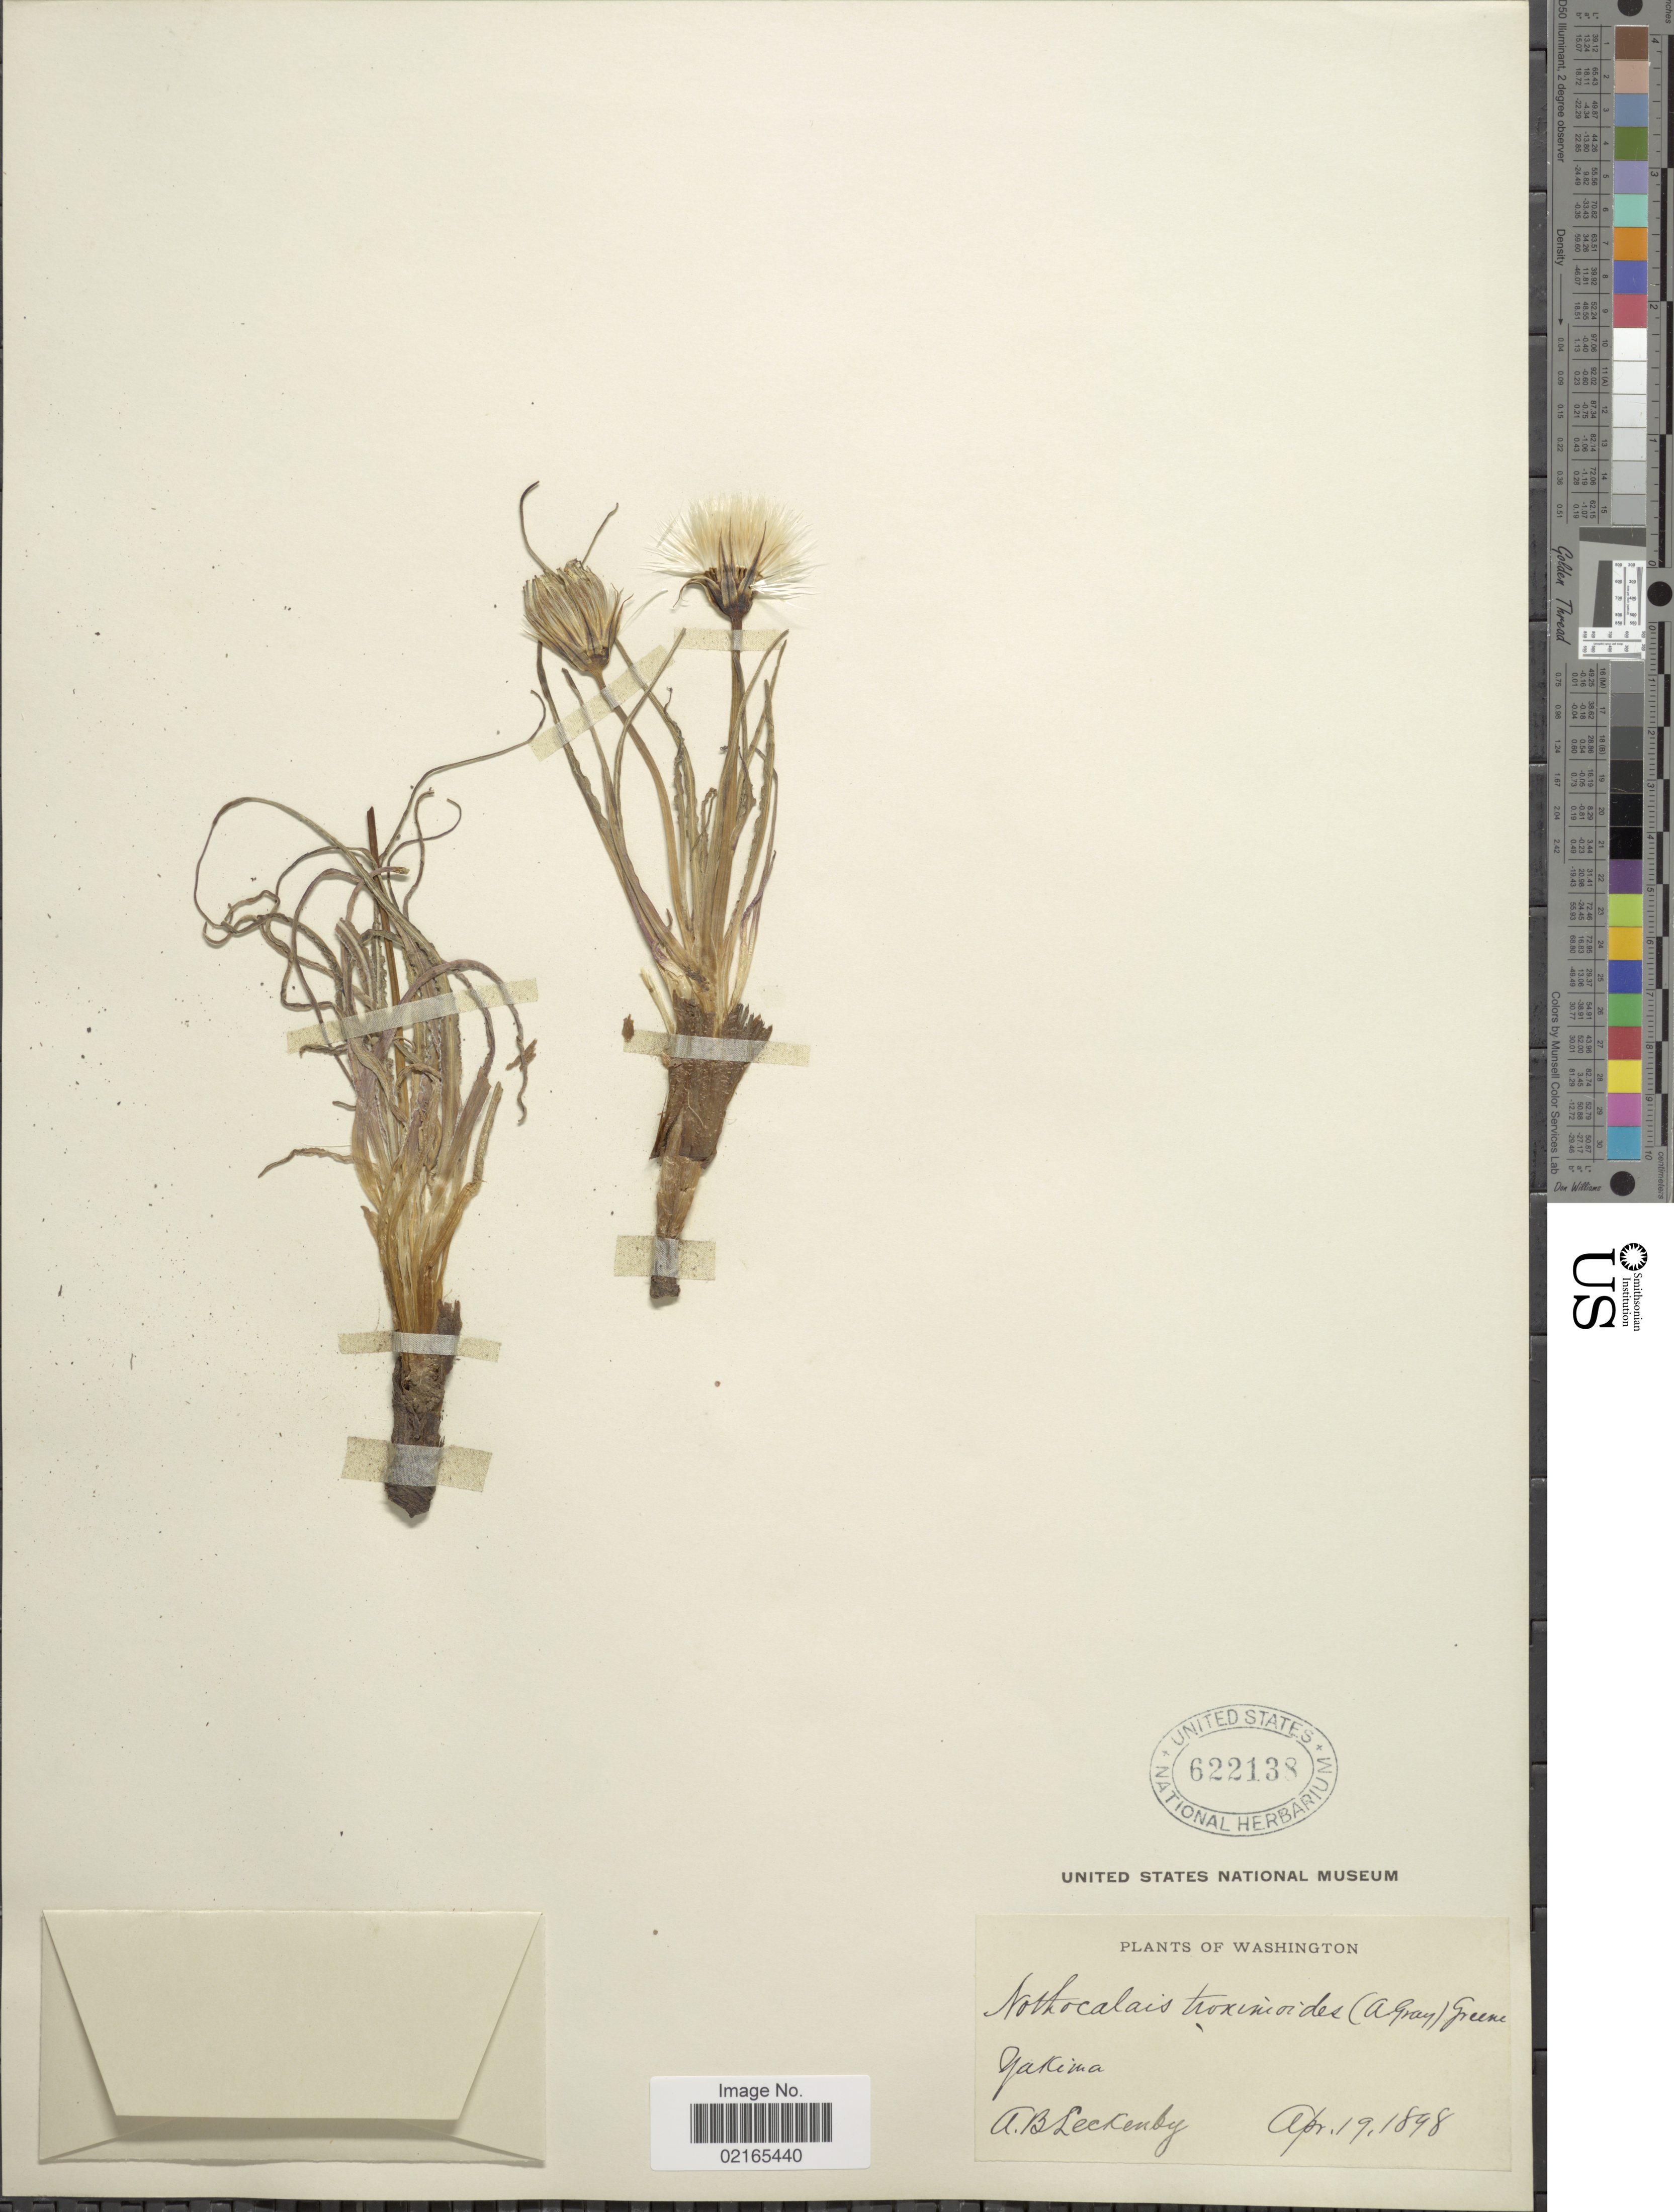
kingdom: Plantae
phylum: Tracheophyta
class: Magnoliopsida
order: Asterales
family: Asteraceae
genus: Nothocalais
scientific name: Nothocalais troximoides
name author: (A. Gray) Greene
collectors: A. Leckenby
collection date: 1898-04-19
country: United States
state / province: Washington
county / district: Yakima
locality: Yakima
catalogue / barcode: US 622138